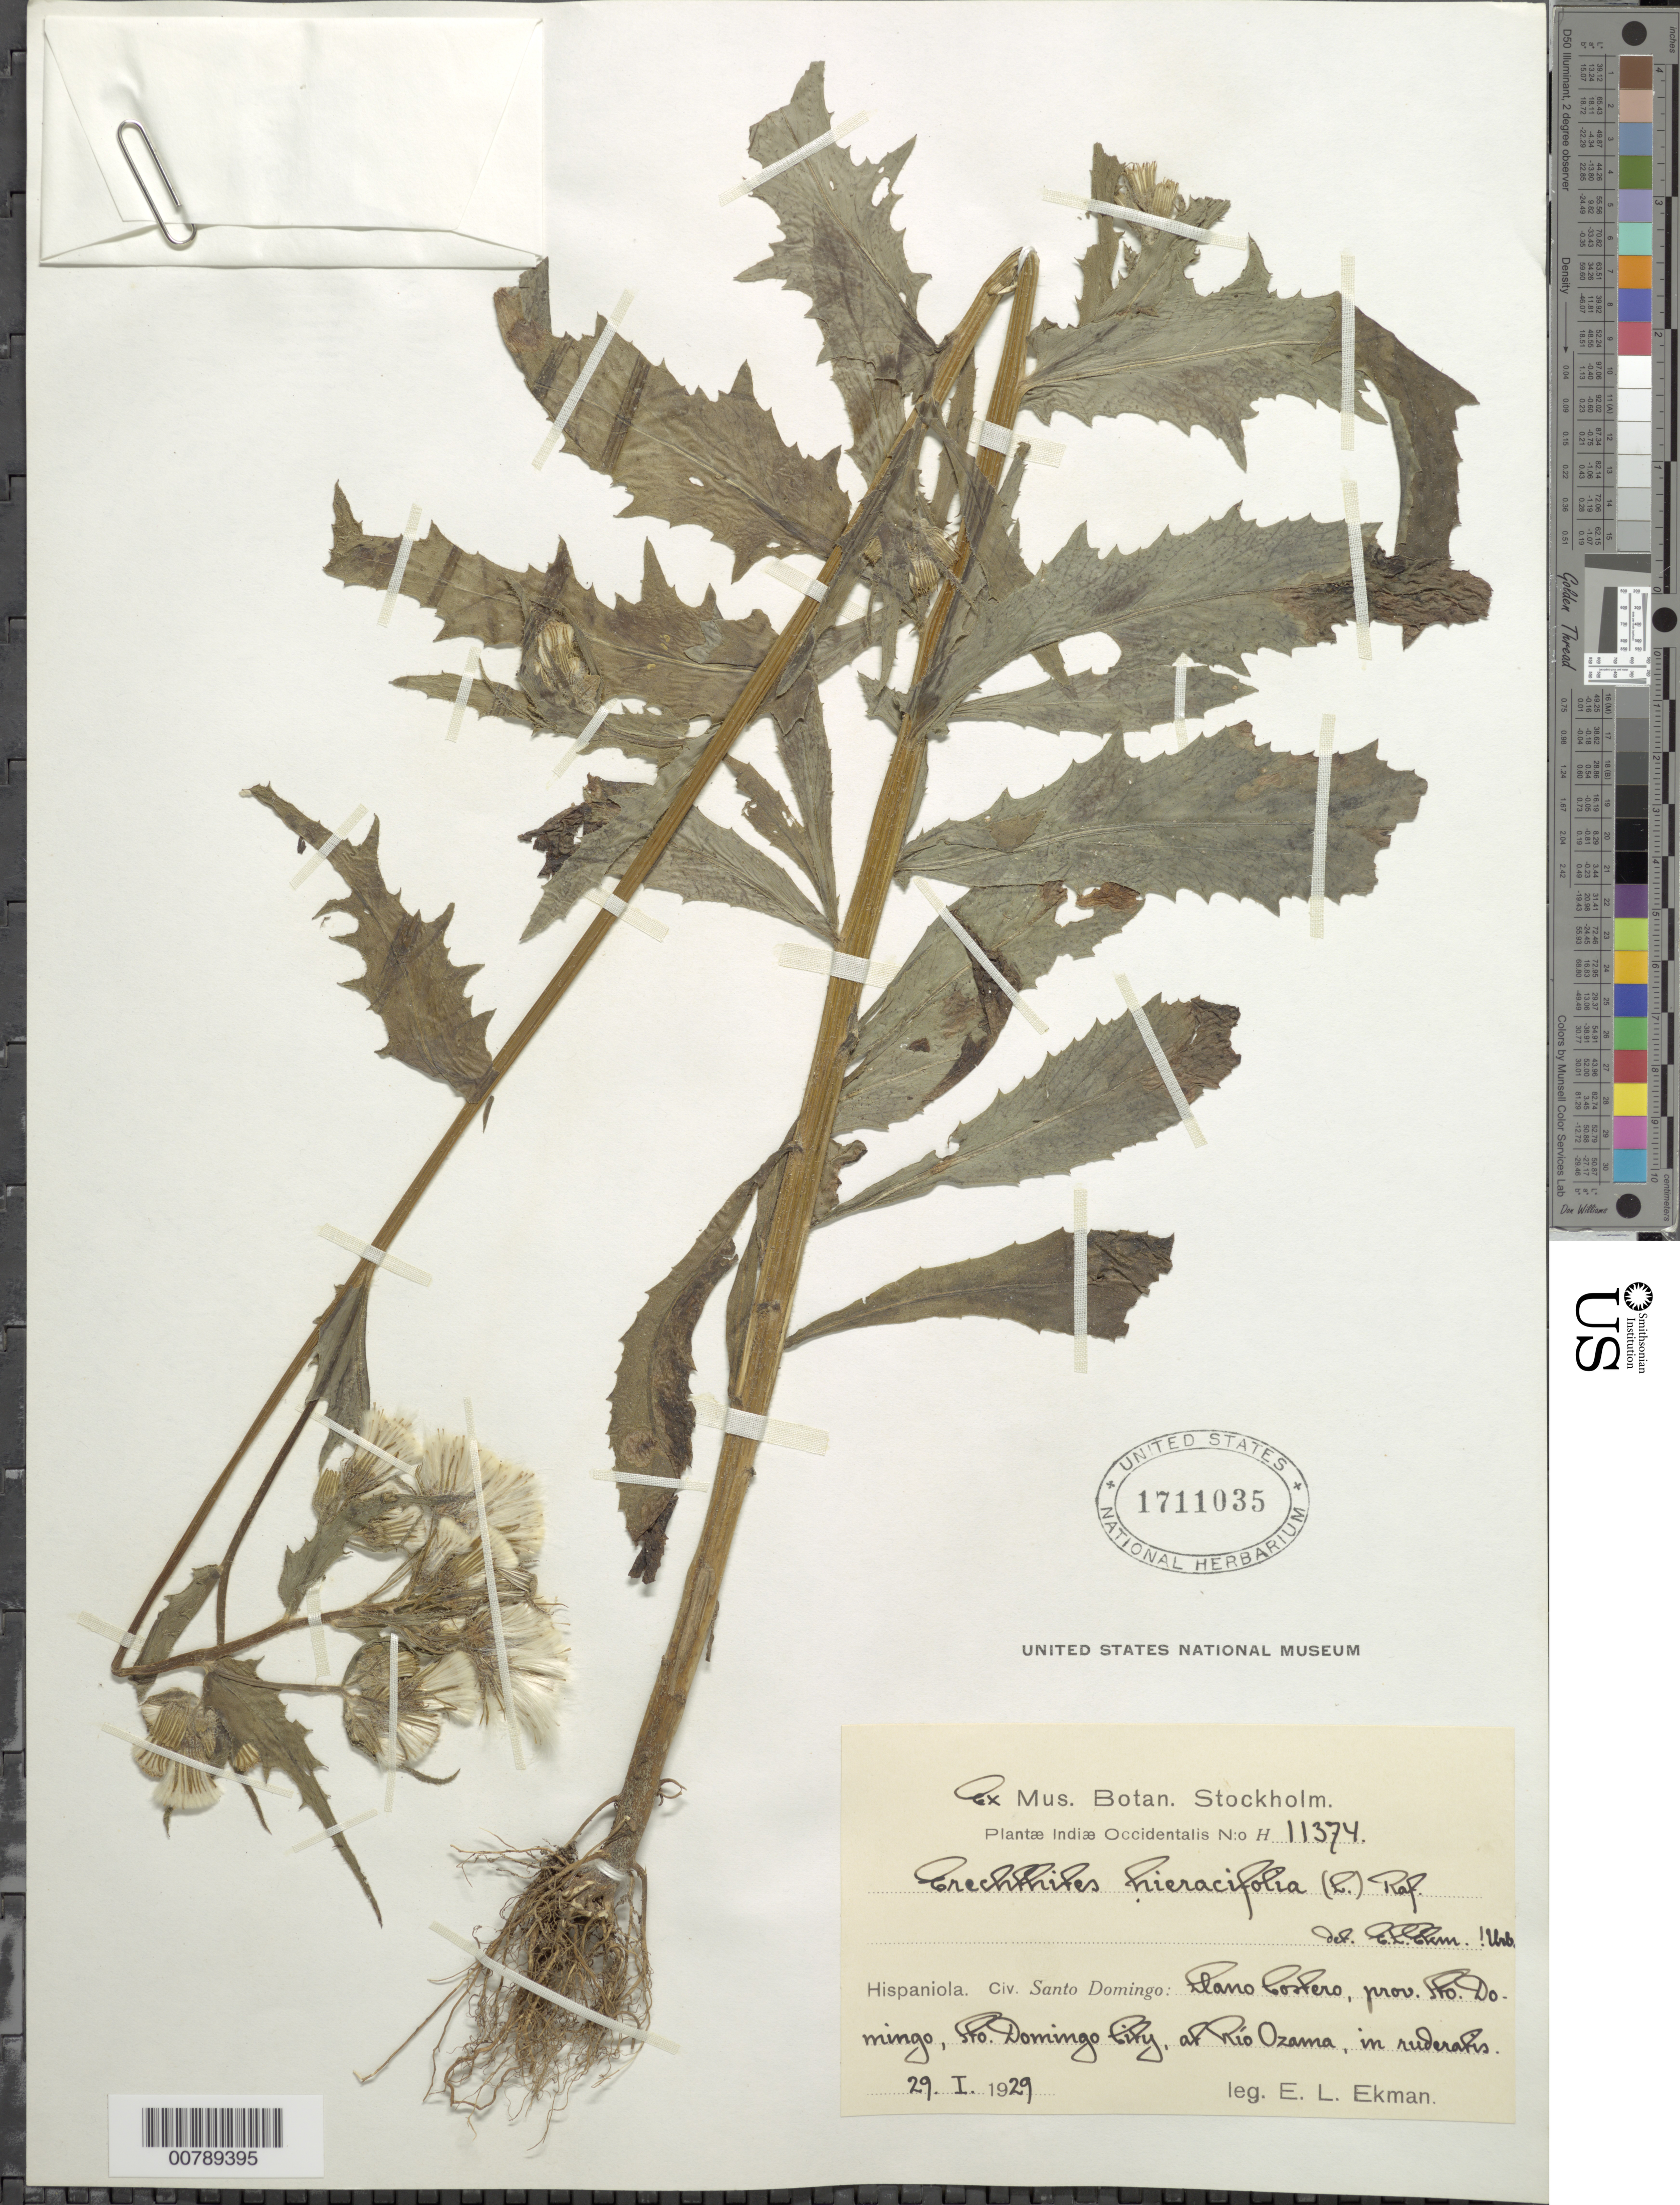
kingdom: Plantae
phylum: Tracheophyta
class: Magnoliopsida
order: Asterales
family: Asteraceae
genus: Erechtites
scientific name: Erechtites hieraciifolius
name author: (L.) Raf. ex DC.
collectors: E. L. Ekman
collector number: H 11374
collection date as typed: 29 Jan 1929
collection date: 1929-01-29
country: Dominican Republic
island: Hispaniola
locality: Santo Domingo: Llano Costero, provincia Sto. Domingo, Sto. Domingo City, at Río Ozama, in ruderalis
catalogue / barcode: US 1711035